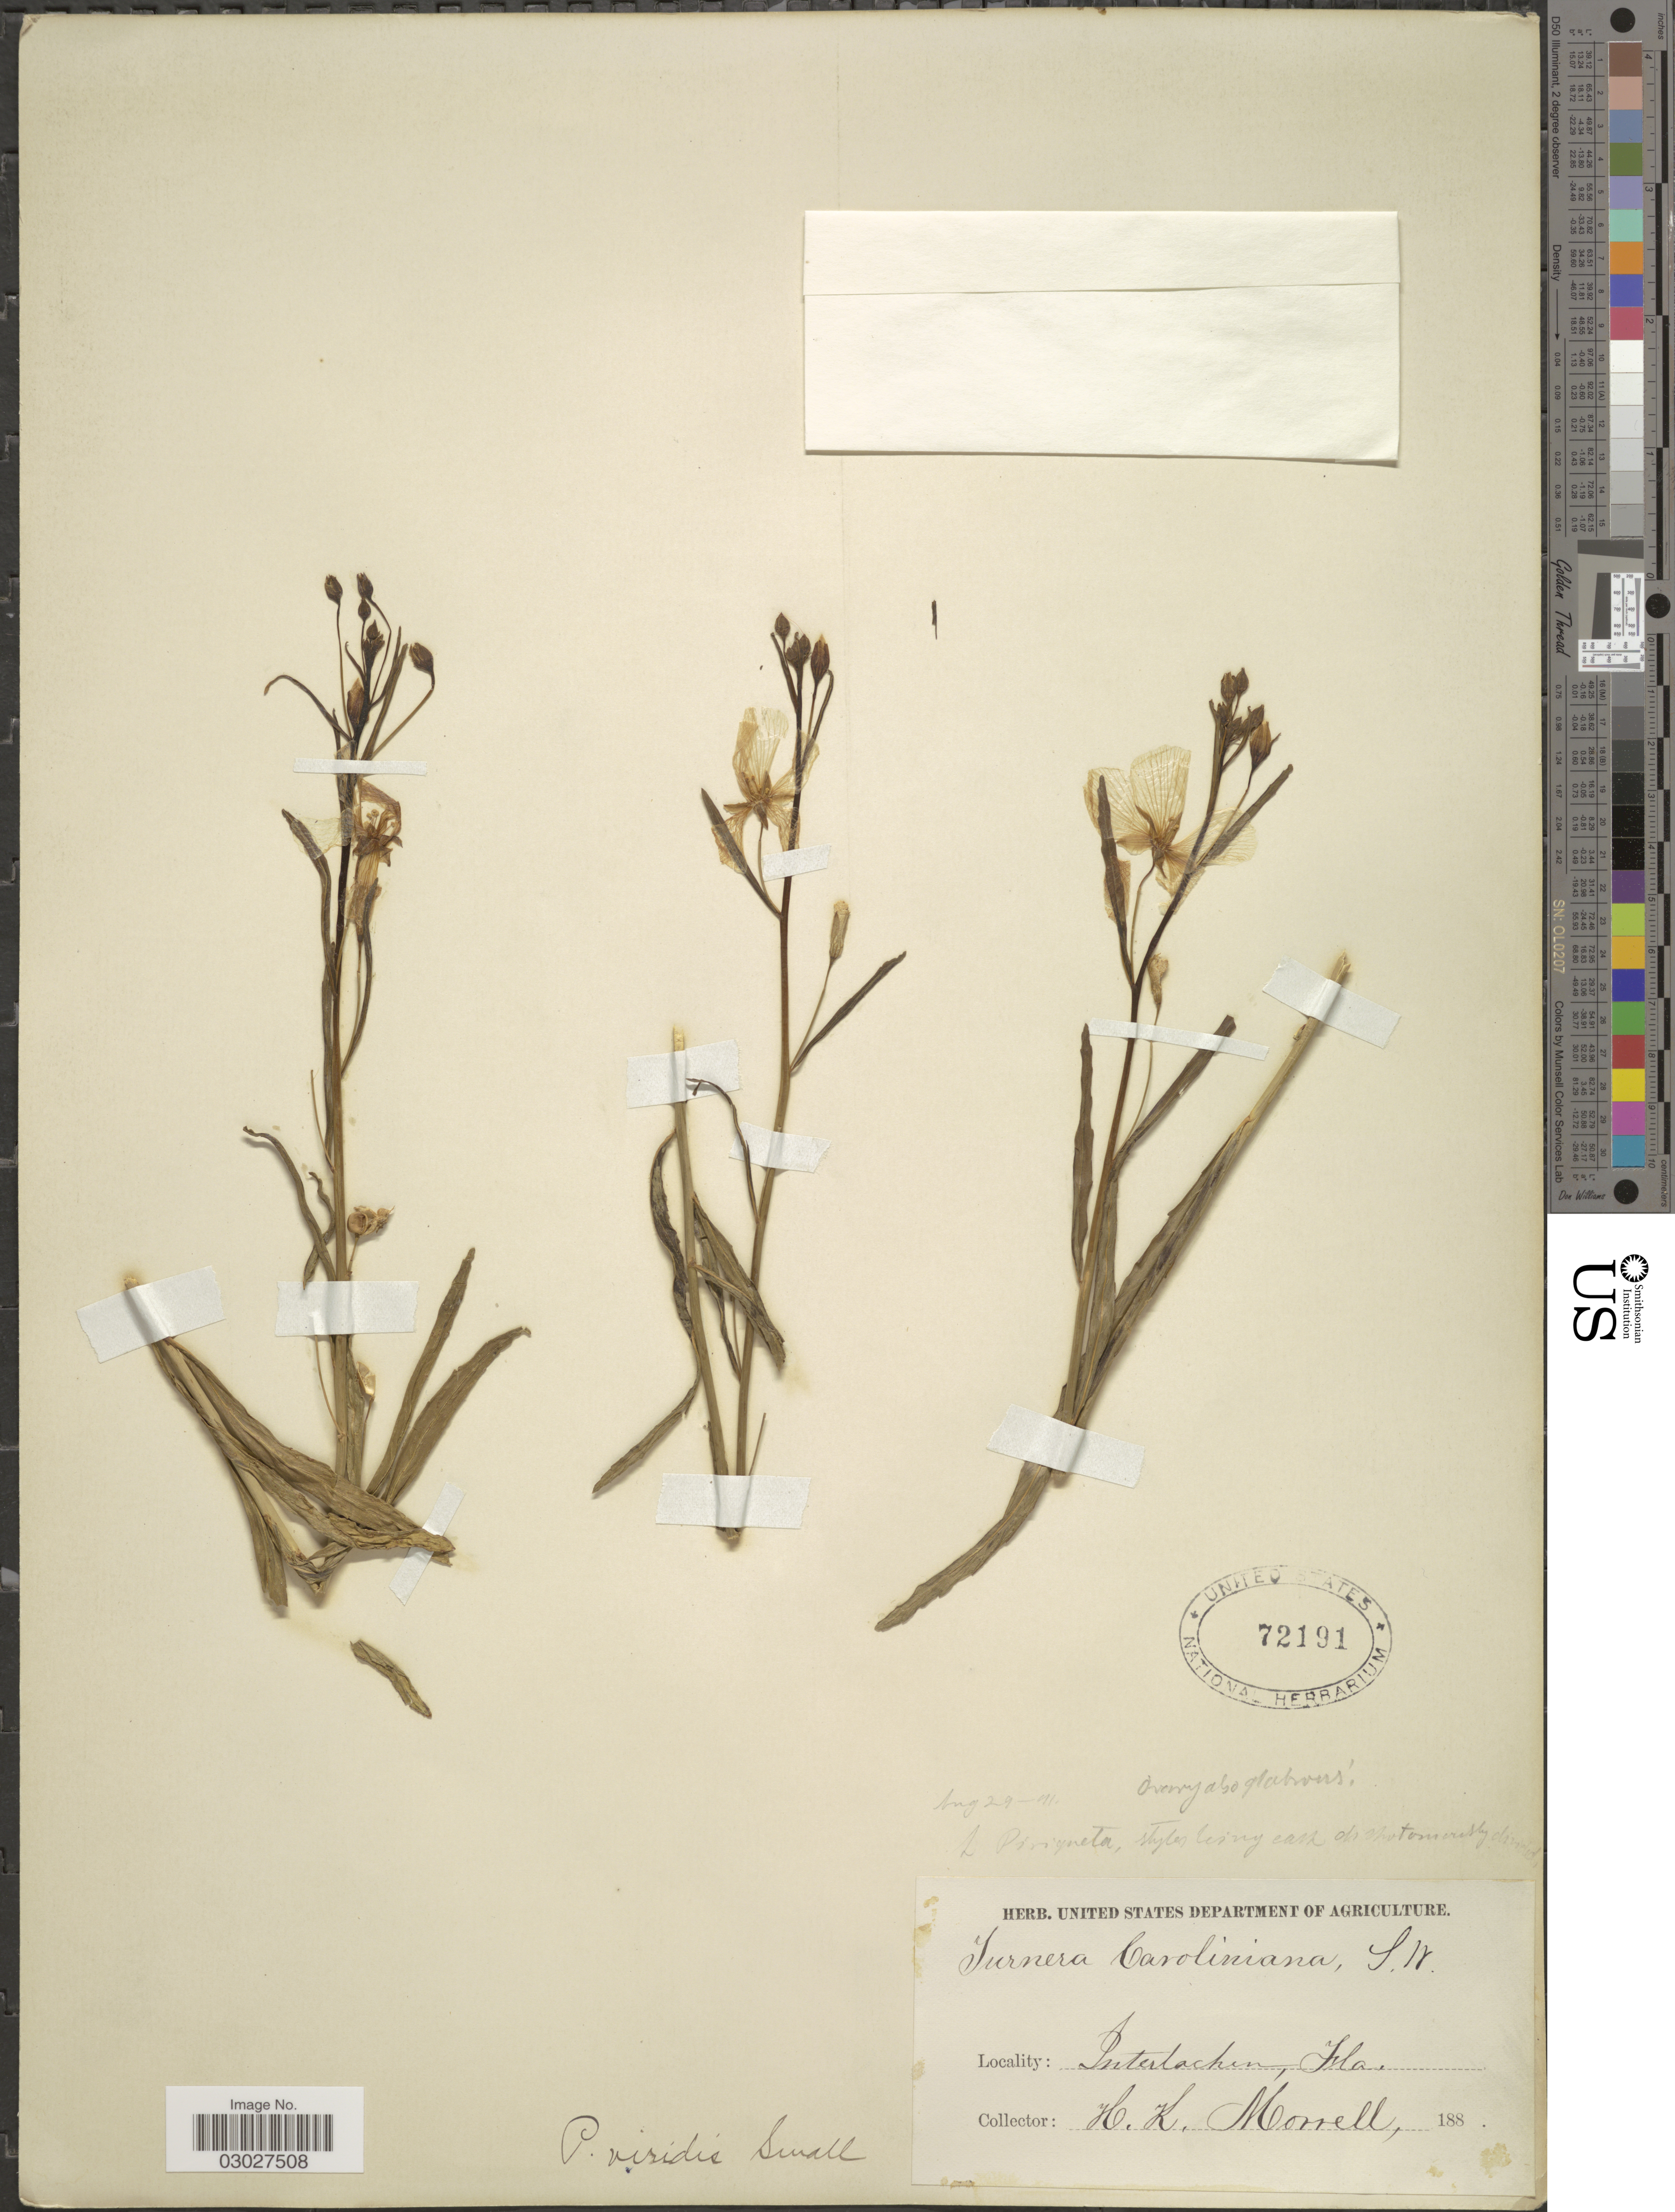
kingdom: Plantae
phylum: Tracheophyta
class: Magnoliopsida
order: Malpighiales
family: Turneraceae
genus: Piriqueta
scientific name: Piriqueta cistoides subsp. caroliniana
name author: (Walter) Arbo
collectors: H. Morrell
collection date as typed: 188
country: United States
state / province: Florida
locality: Interlachen.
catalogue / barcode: US 72191